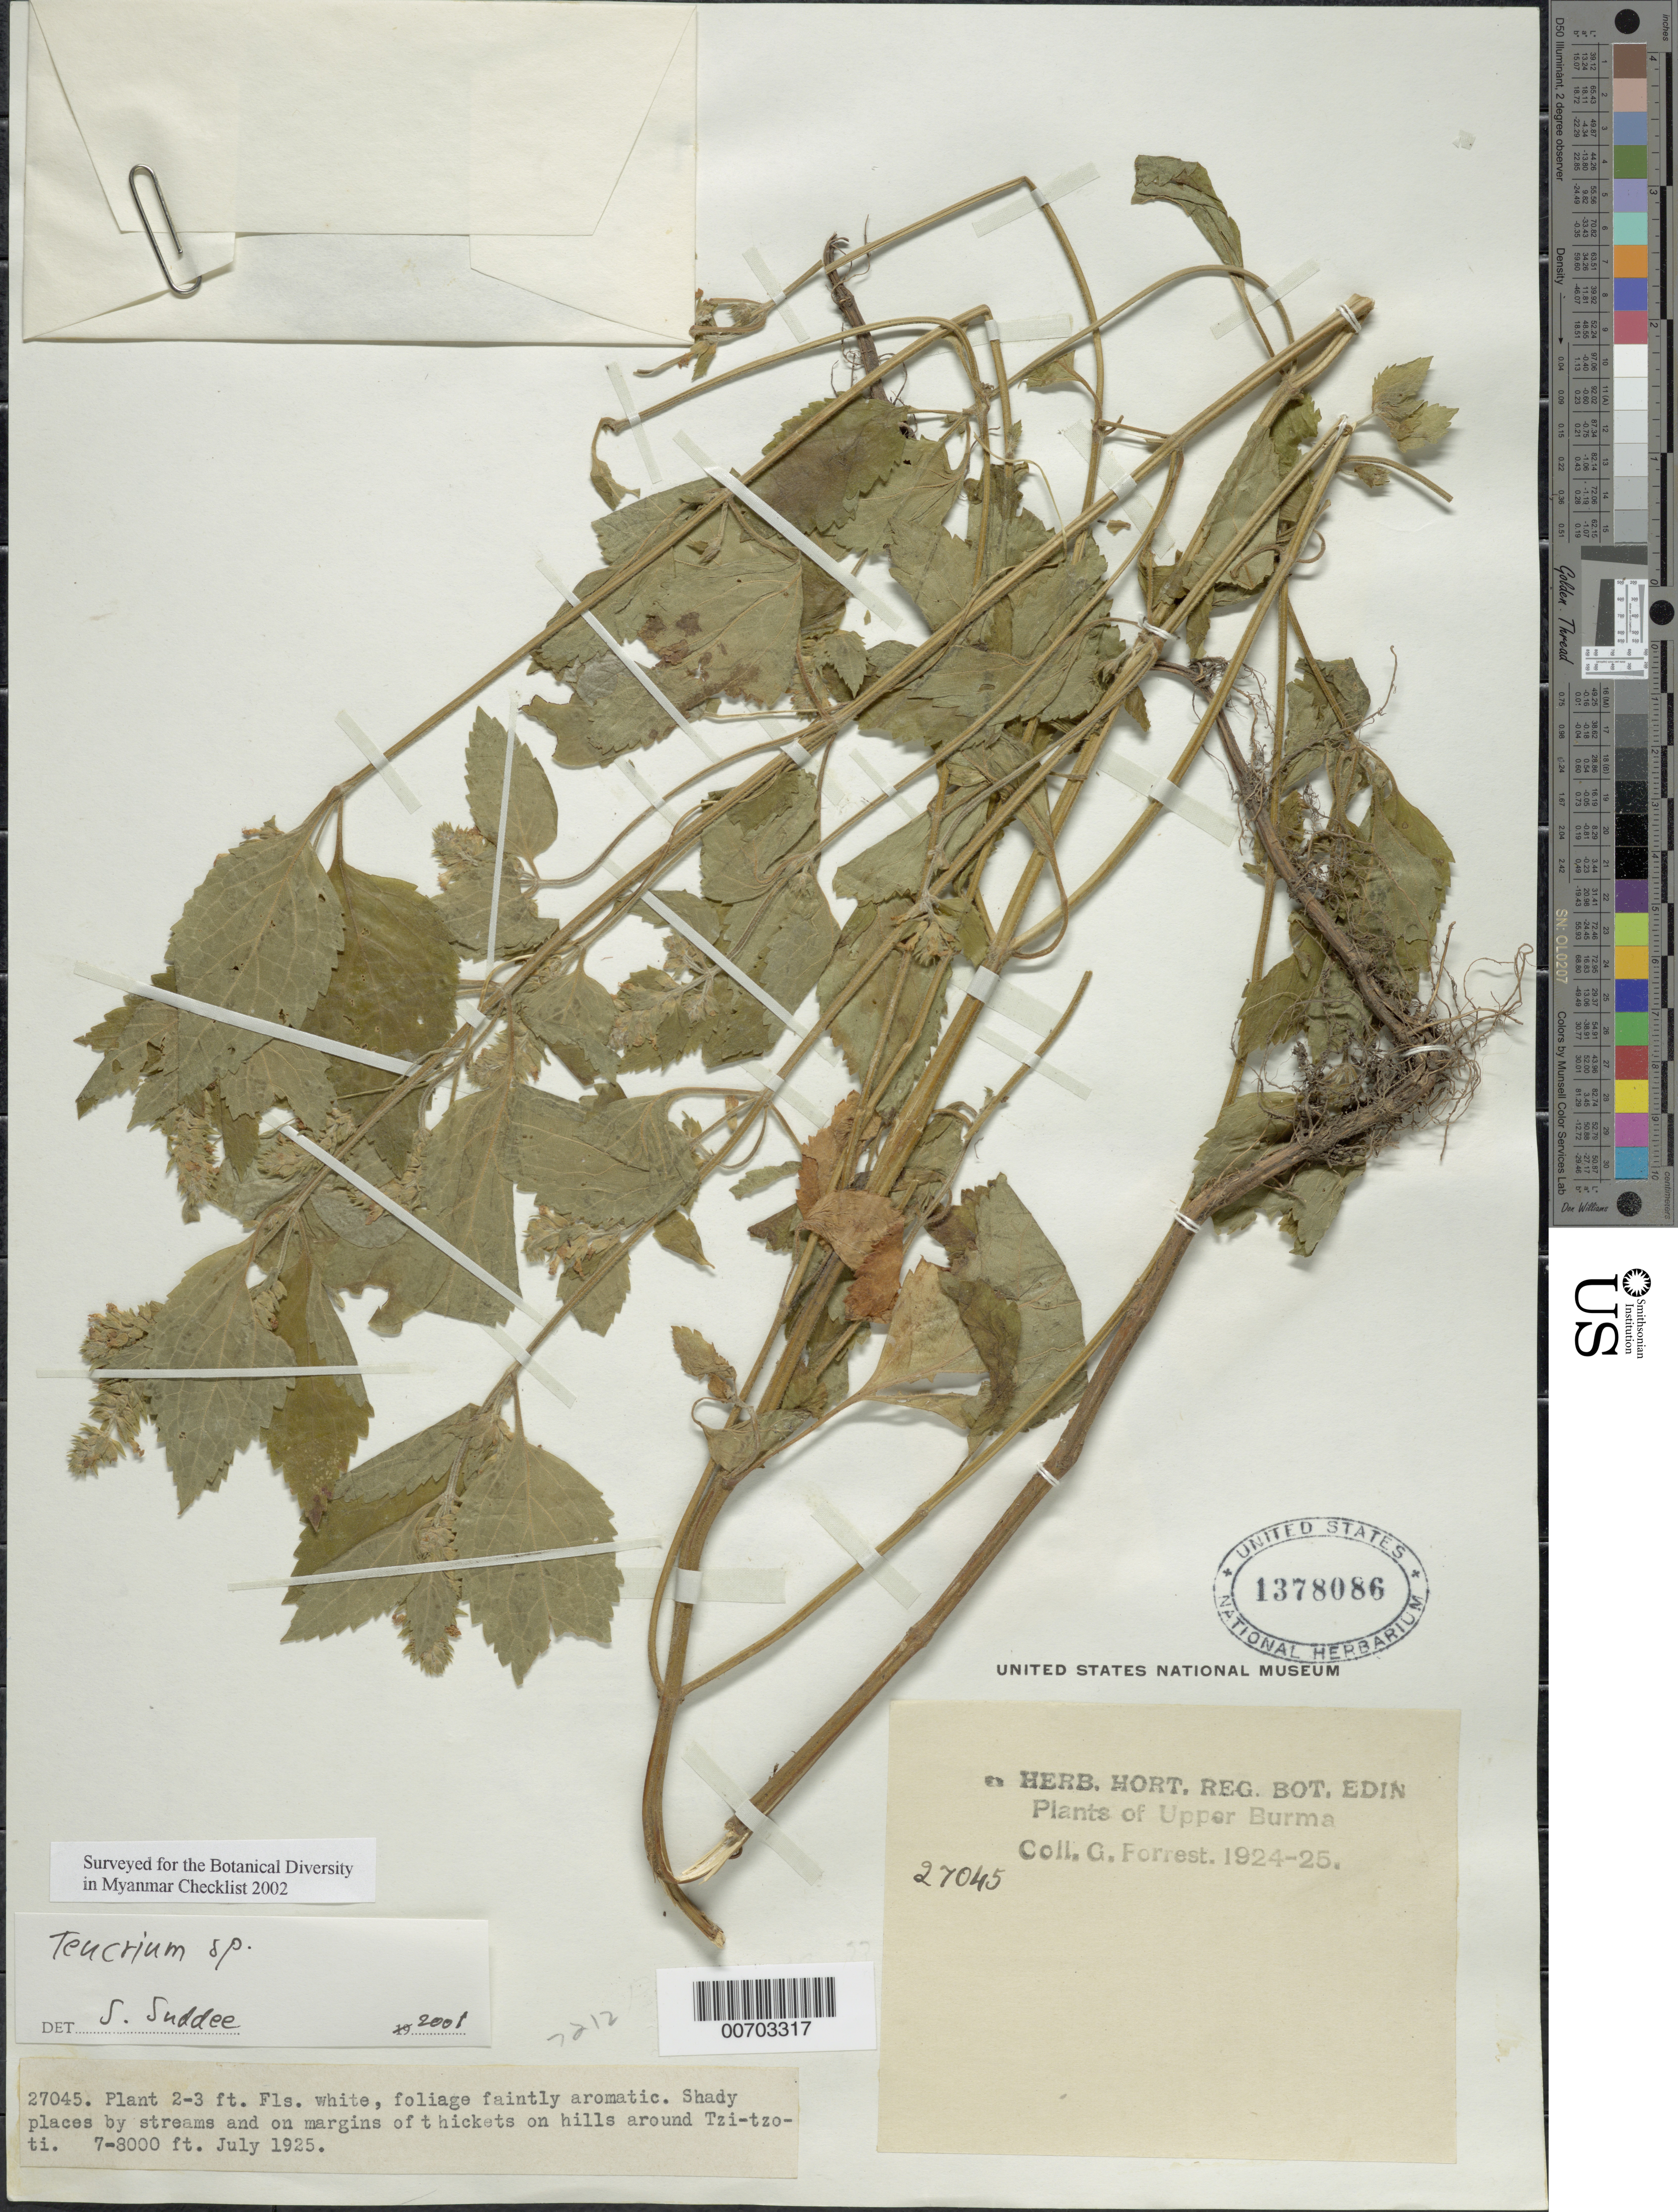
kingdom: Plantae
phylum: Tracheophyta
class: Magnoliopsida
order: Lamiales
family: Lamiaceae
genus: Teucrium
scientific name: Teucrium sp.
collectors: G. Forrest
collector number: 27045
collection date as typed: Jul 1925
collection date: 1925-07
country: Myanmar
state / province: Kachin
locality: Tzi-tzo-ti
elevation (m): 2134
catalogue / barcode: US 1378086